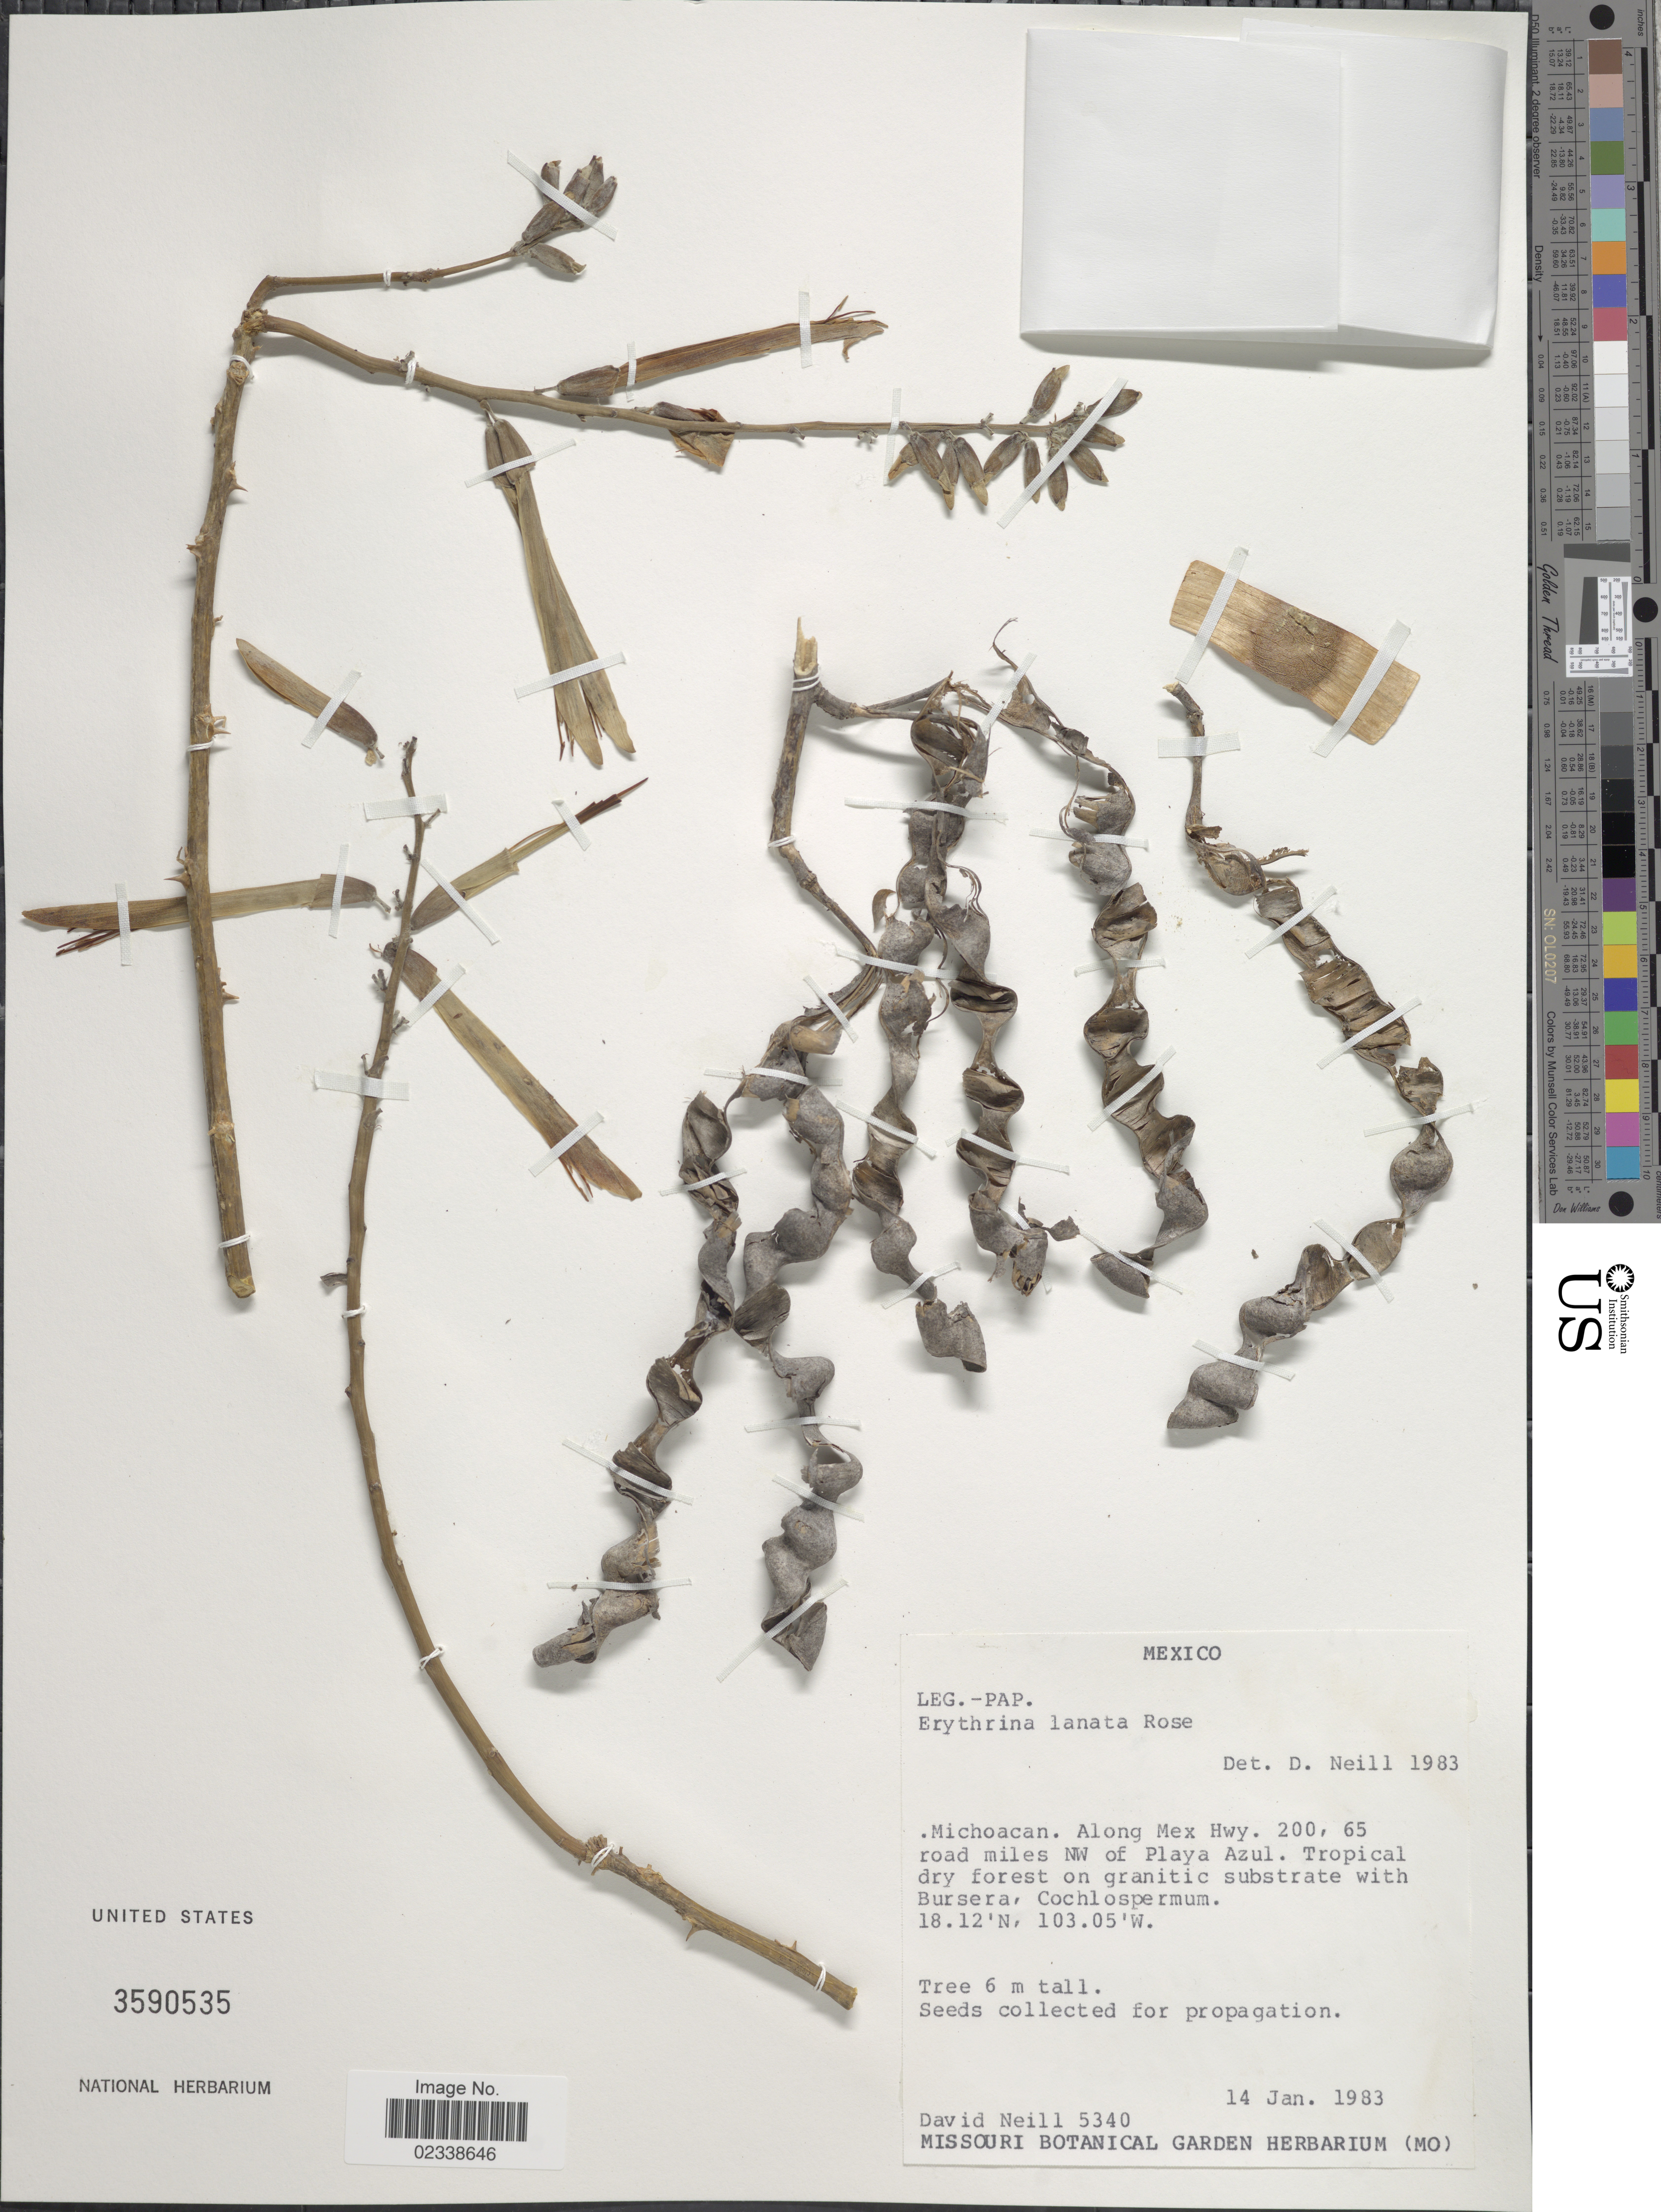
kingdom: Plantae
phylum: Tracheophyta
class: Magnoliopsida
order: Fabales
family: Fabaceae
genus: Erythrina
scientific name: Erythrina lanata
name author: Rose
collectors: D. Neill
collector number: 5340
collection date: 1983-01-14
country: Mexico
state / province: Michoacán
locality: Along Mex Hwy. 200, 65 road miles NW of Playa Azul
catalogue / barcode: US 3590535